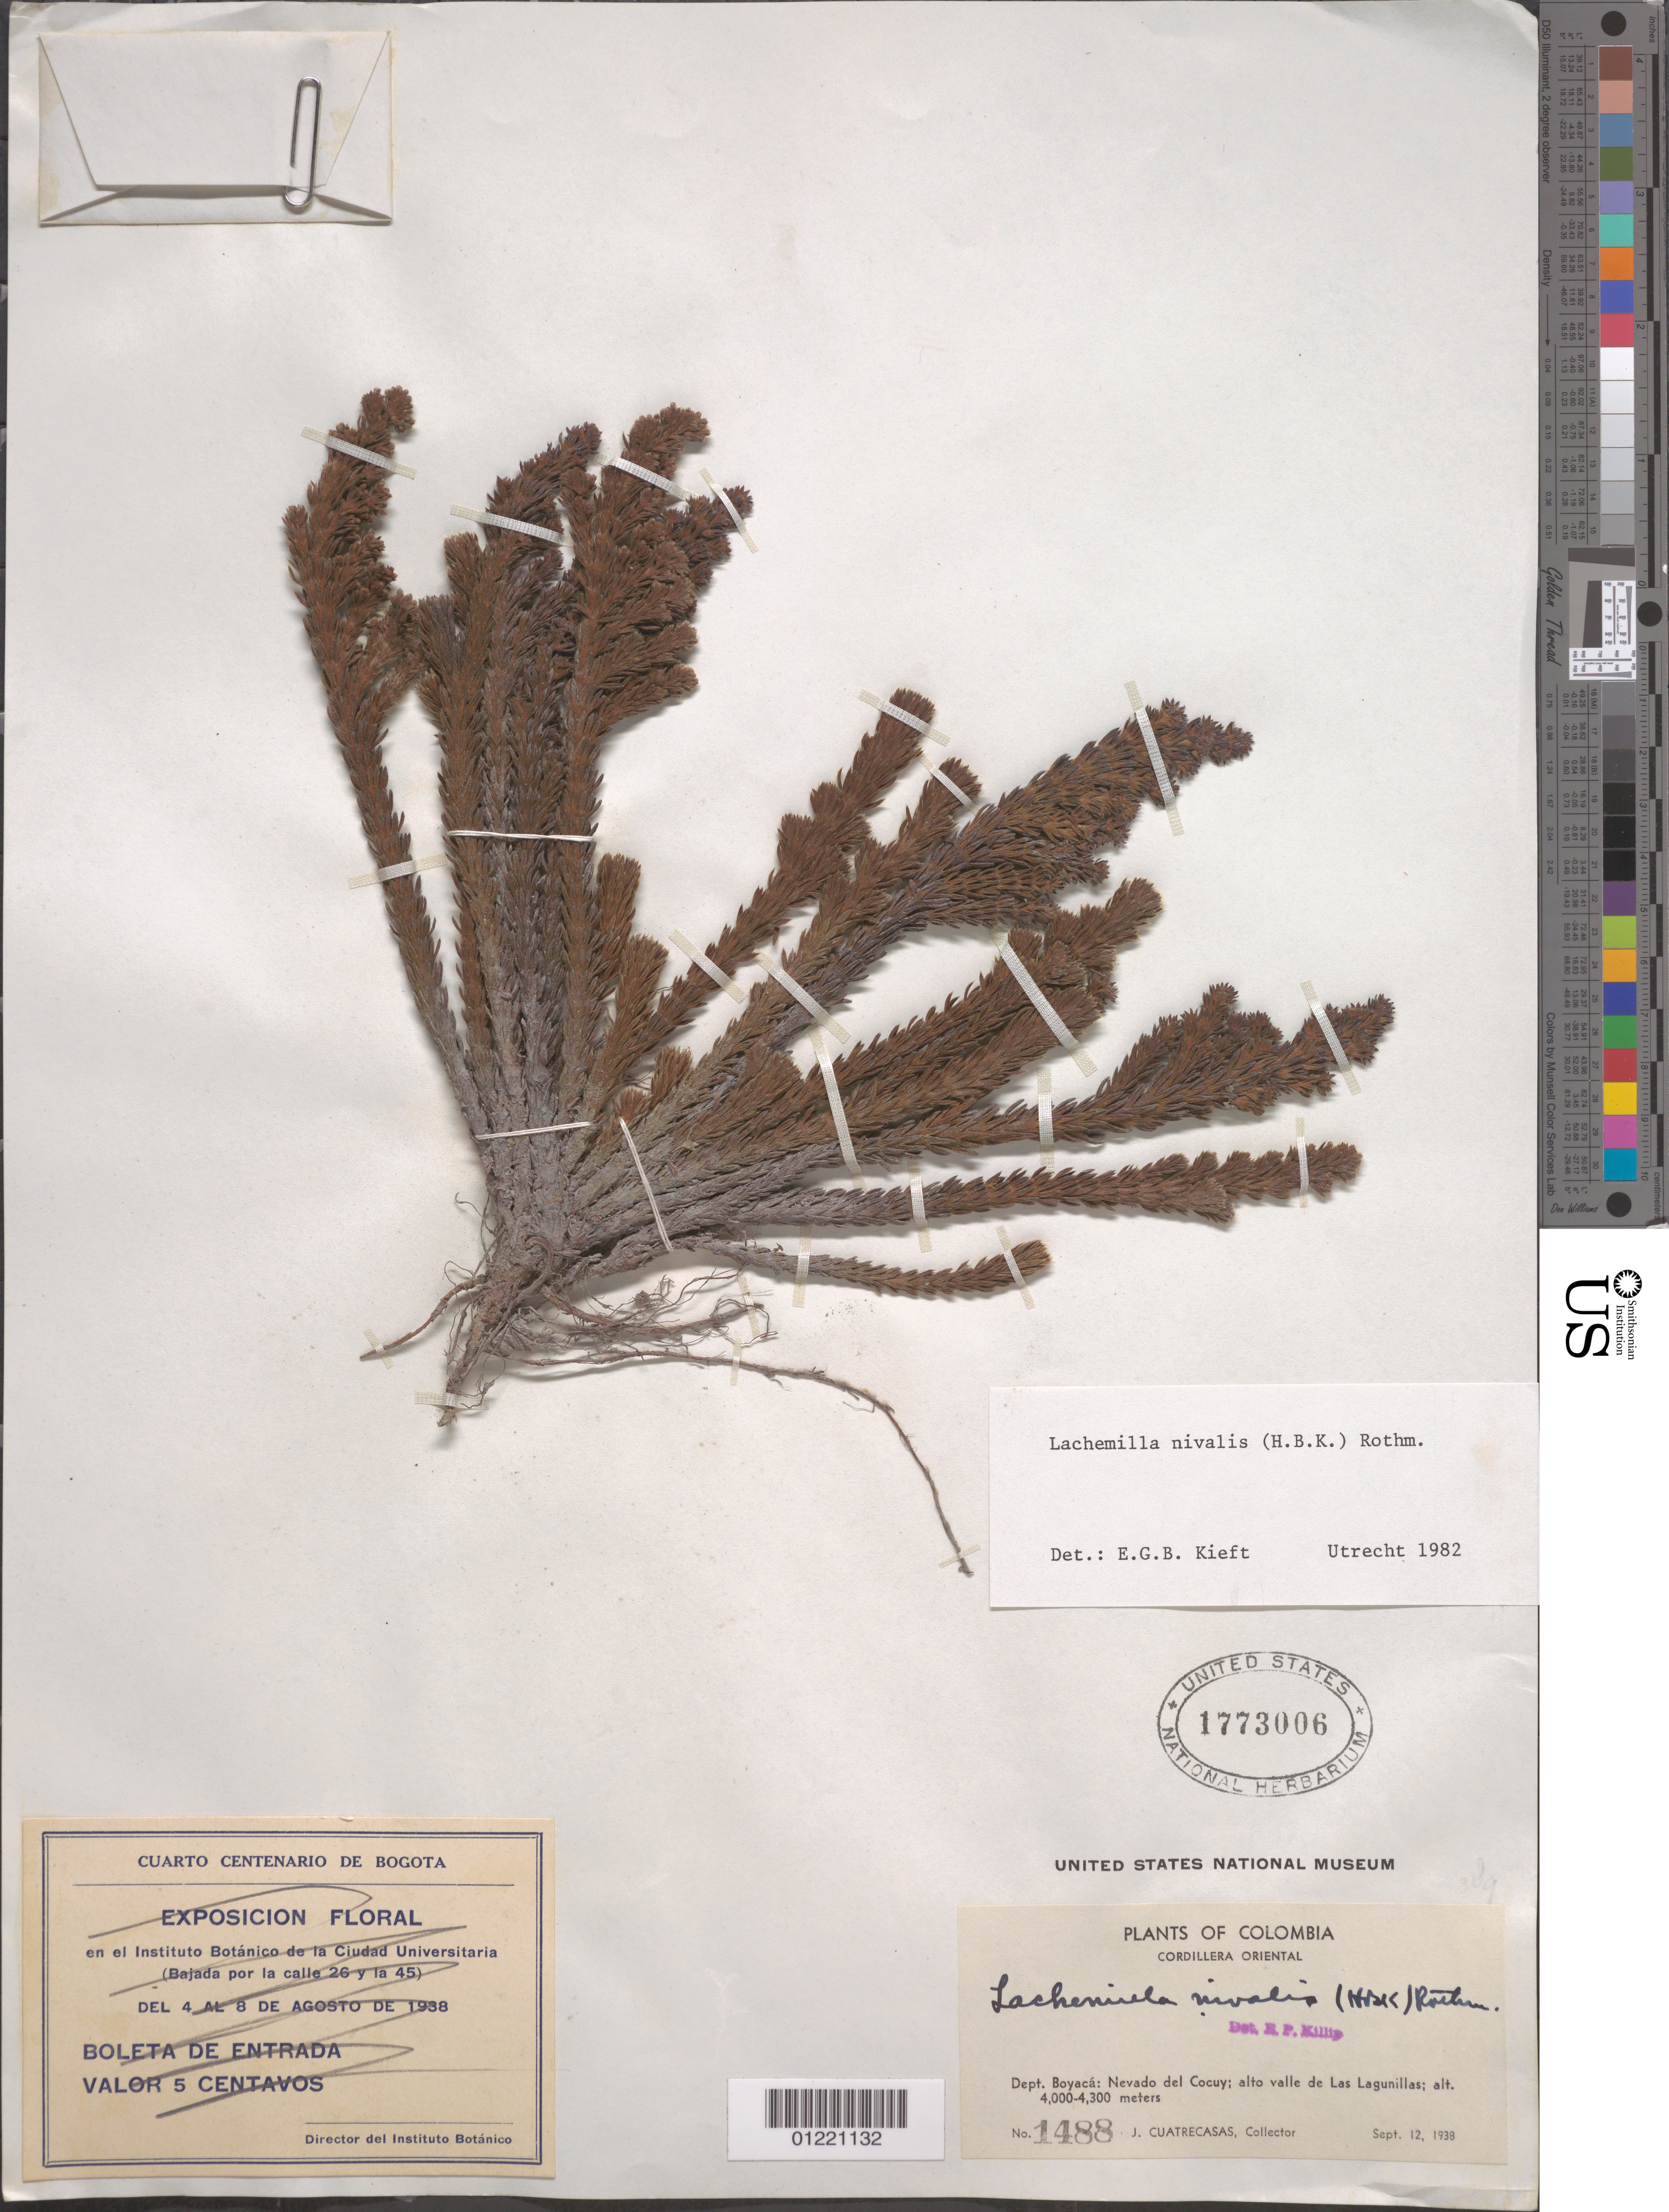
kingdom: Plantae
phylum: Tracheophyta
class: Magnoliopsida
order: Rosales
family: Rosaceae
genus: Lachemilla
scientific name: Lachemilla nivalis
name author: (Kunth) Rothm.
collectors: J. Cuatrecasas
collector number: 1488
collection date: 1938-09-12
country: Colombia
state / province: Boyacá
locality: Nevado del Cocuy; alto valle de Las Lagunillas.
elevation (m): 4000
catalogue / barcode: US 1773006